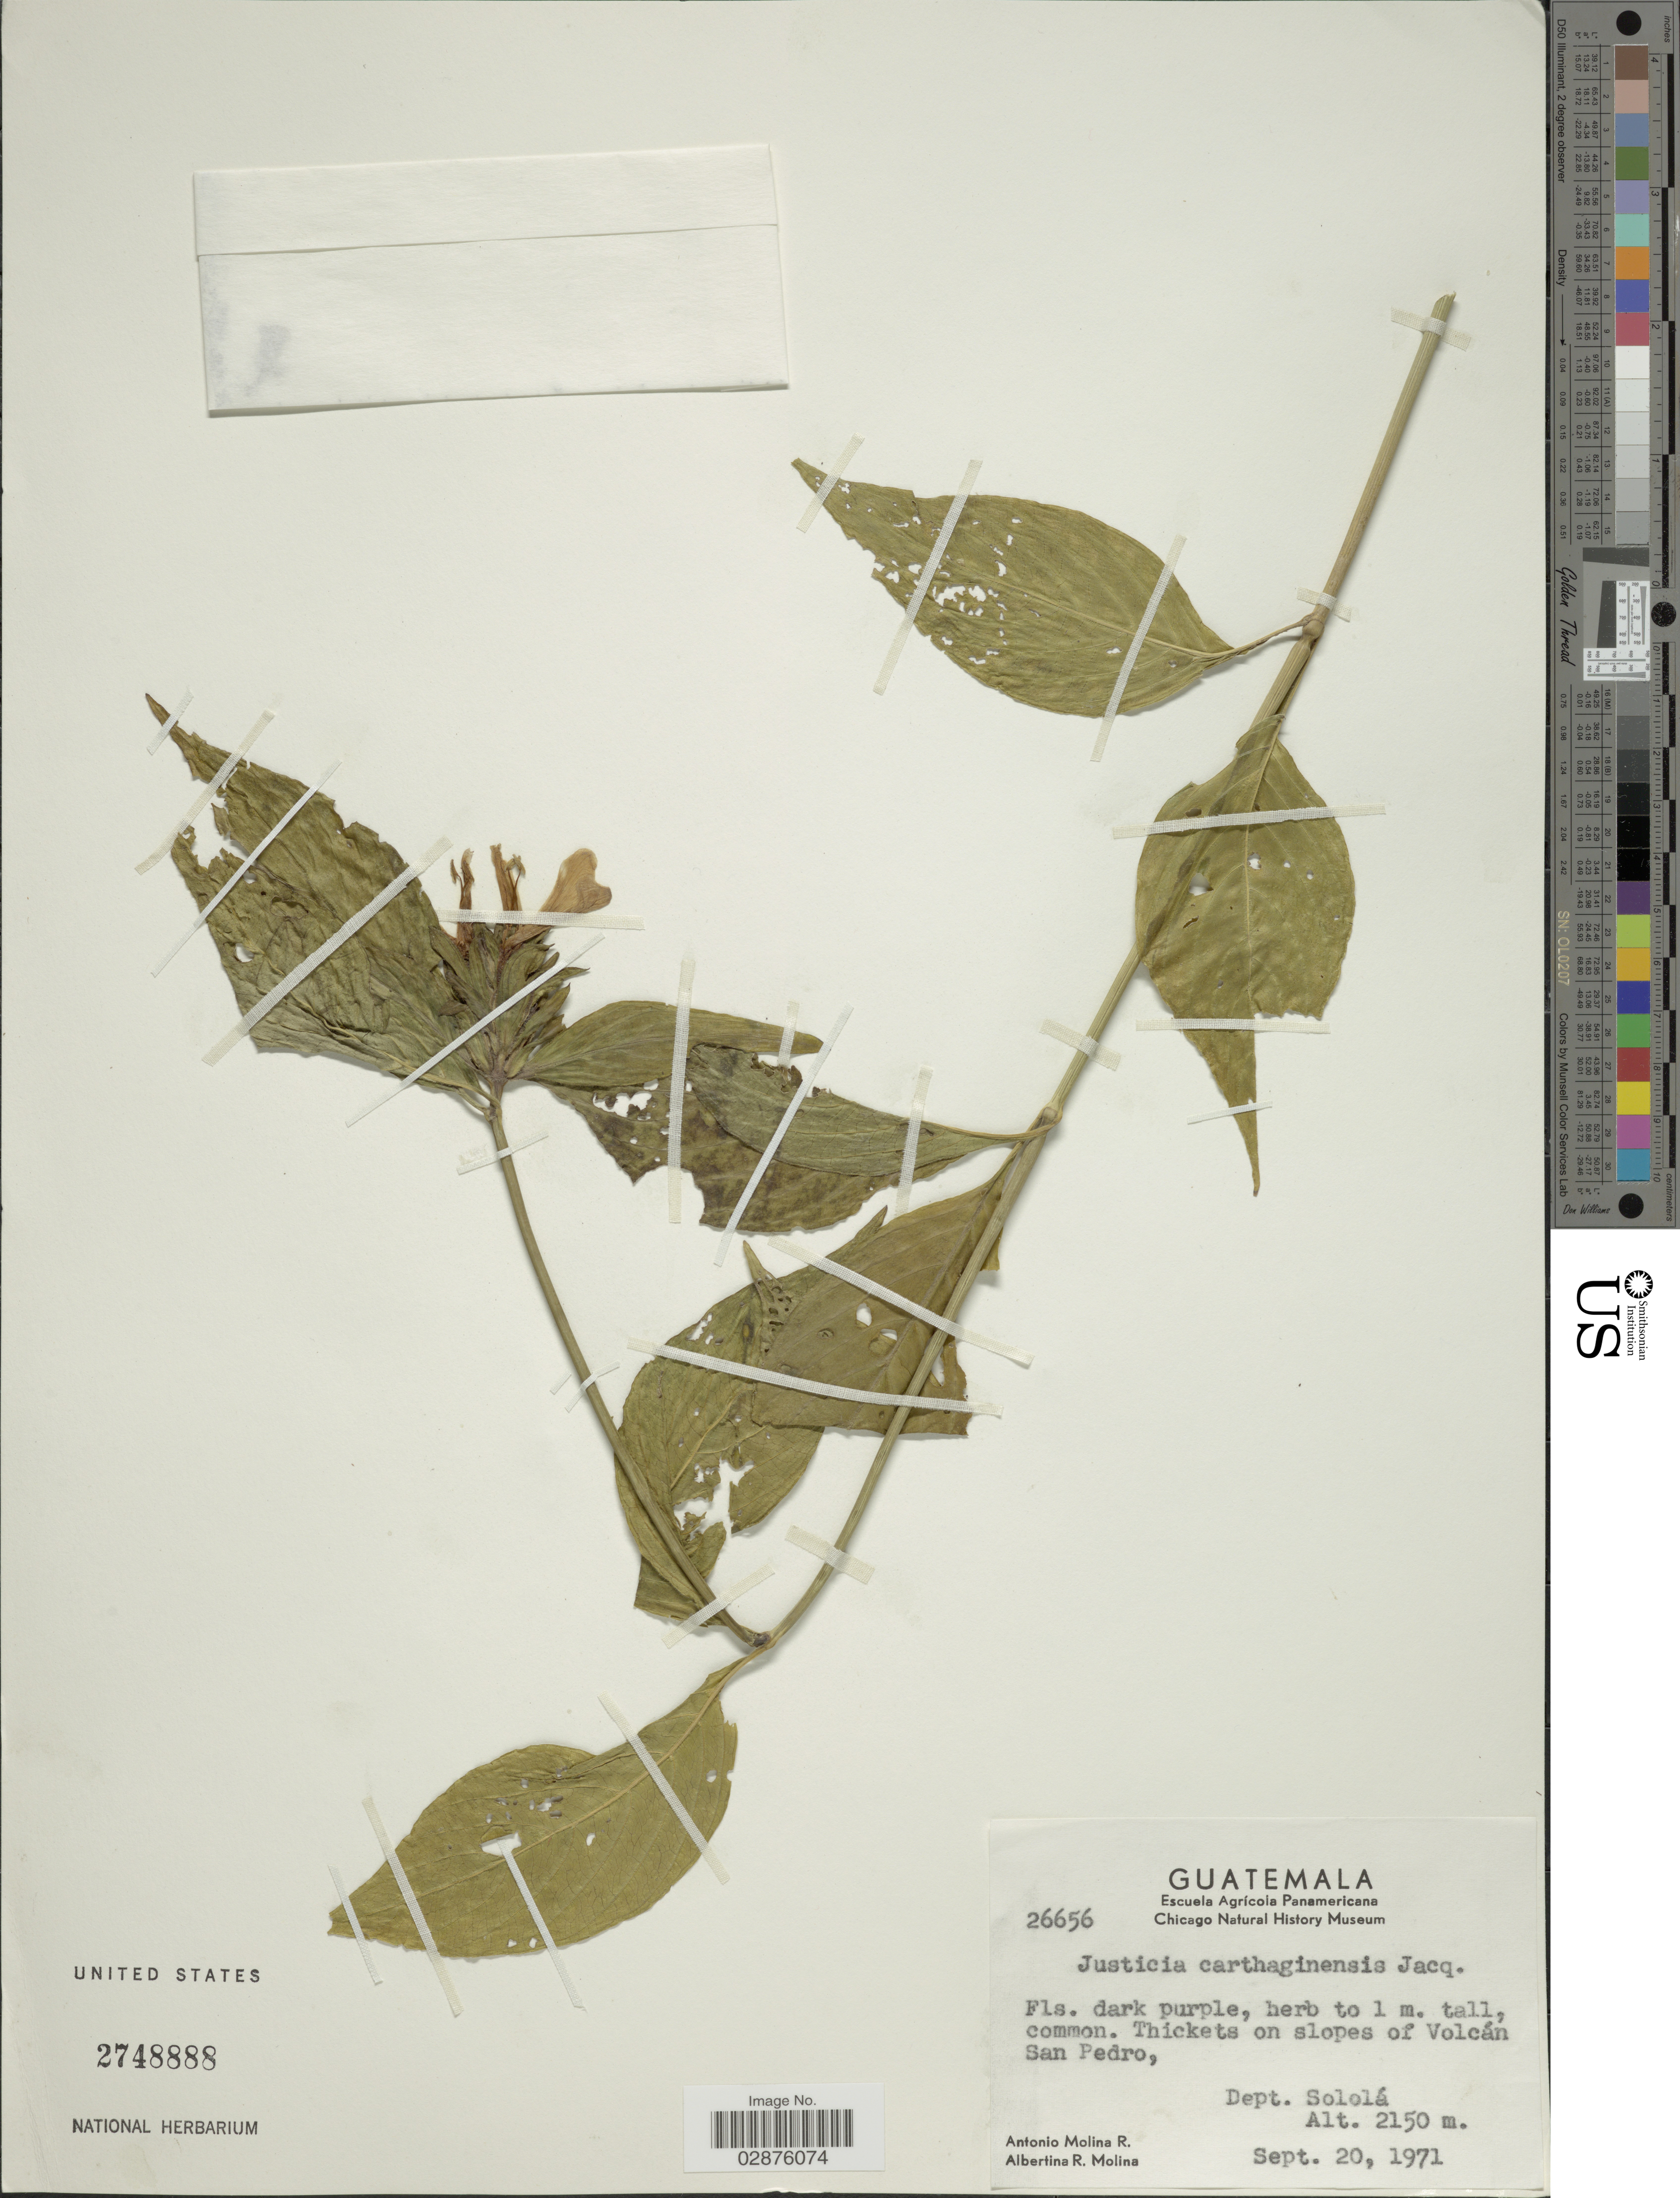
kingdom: Plantae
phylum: Tracheophyta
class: Magnoliopsida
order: Lamiales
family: Acanthaceae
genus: Justicia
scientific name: Justicia carthaginensis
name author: Jacq.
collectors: A. Molina R. & A. R. Molina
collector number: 26656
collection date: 1971-09-20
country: Guatemala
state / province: Sololá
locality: Thickets on slopes of Volcán, San Pedro, Dept. Sololá.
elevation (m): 2150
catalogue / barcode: US 2748888